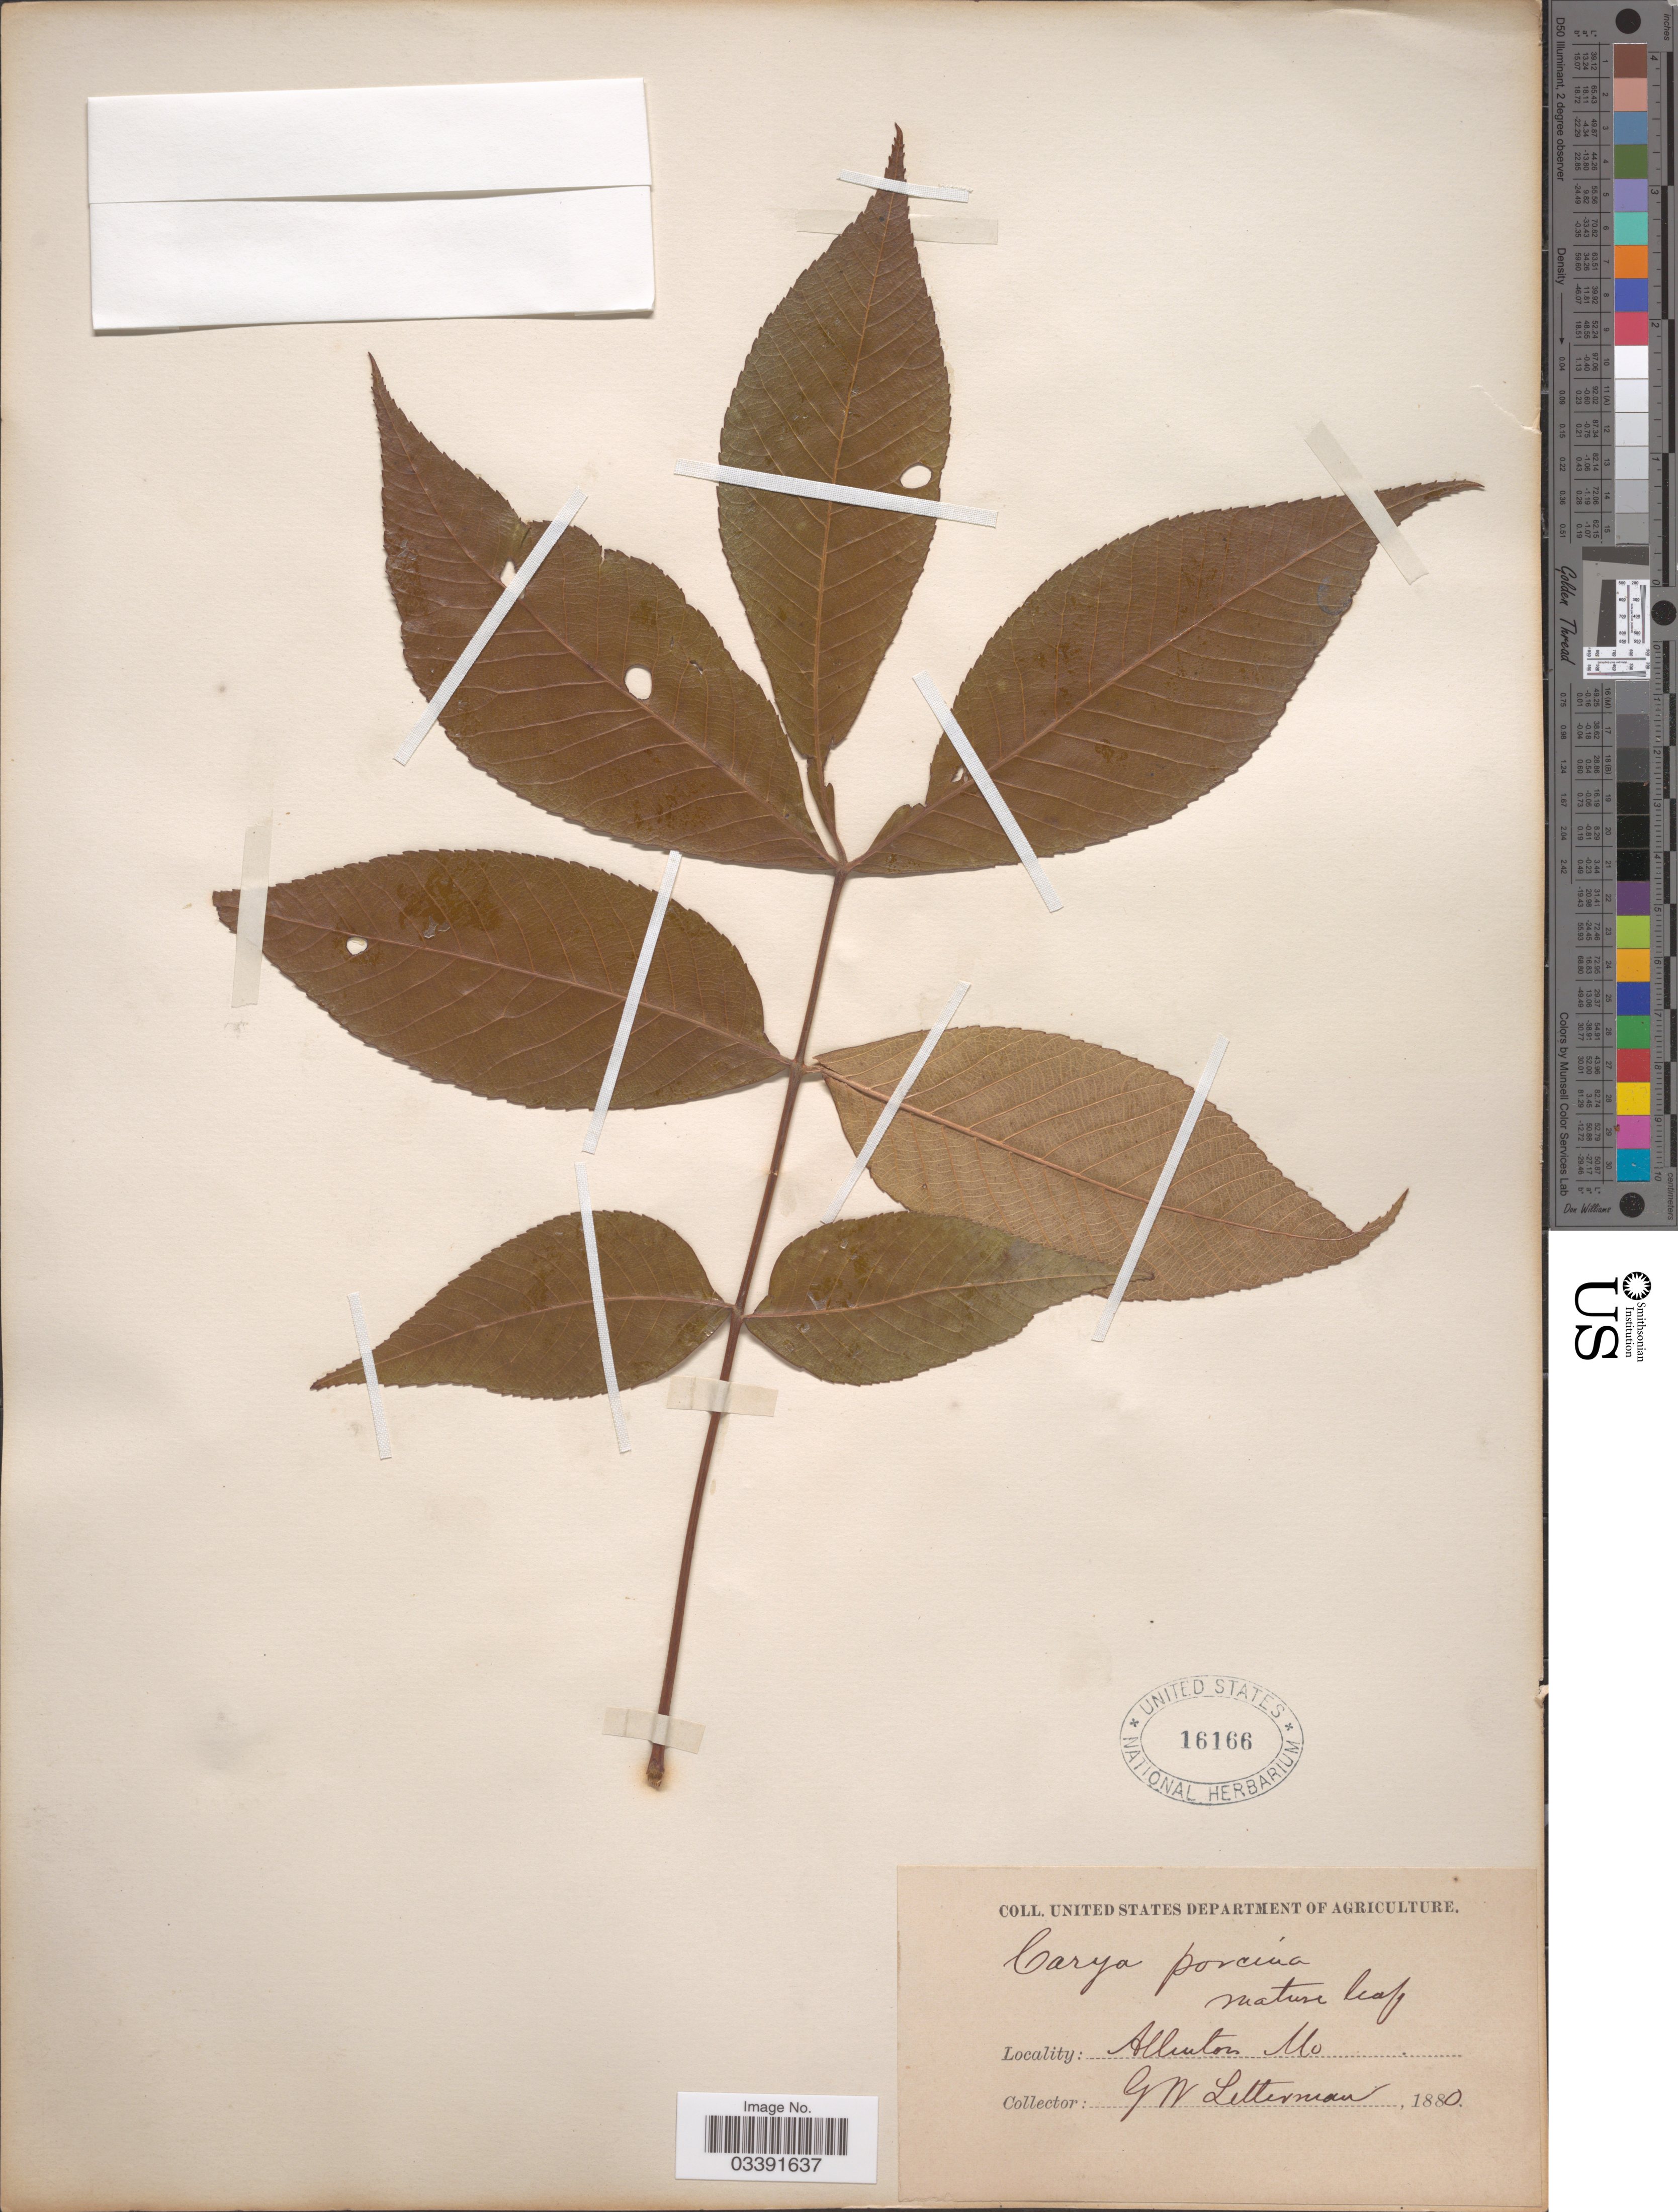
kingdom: Plantae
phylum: Tracheophyta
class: Magnoliopsida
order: Fagales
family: Juglandaceae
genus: Carya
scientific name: Carya glabra var. glabra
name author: (Mill.) Sweet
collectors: G. W. Letterman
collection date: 1880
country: United States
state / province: Missouri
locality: Allenton.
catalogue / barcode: US 16166